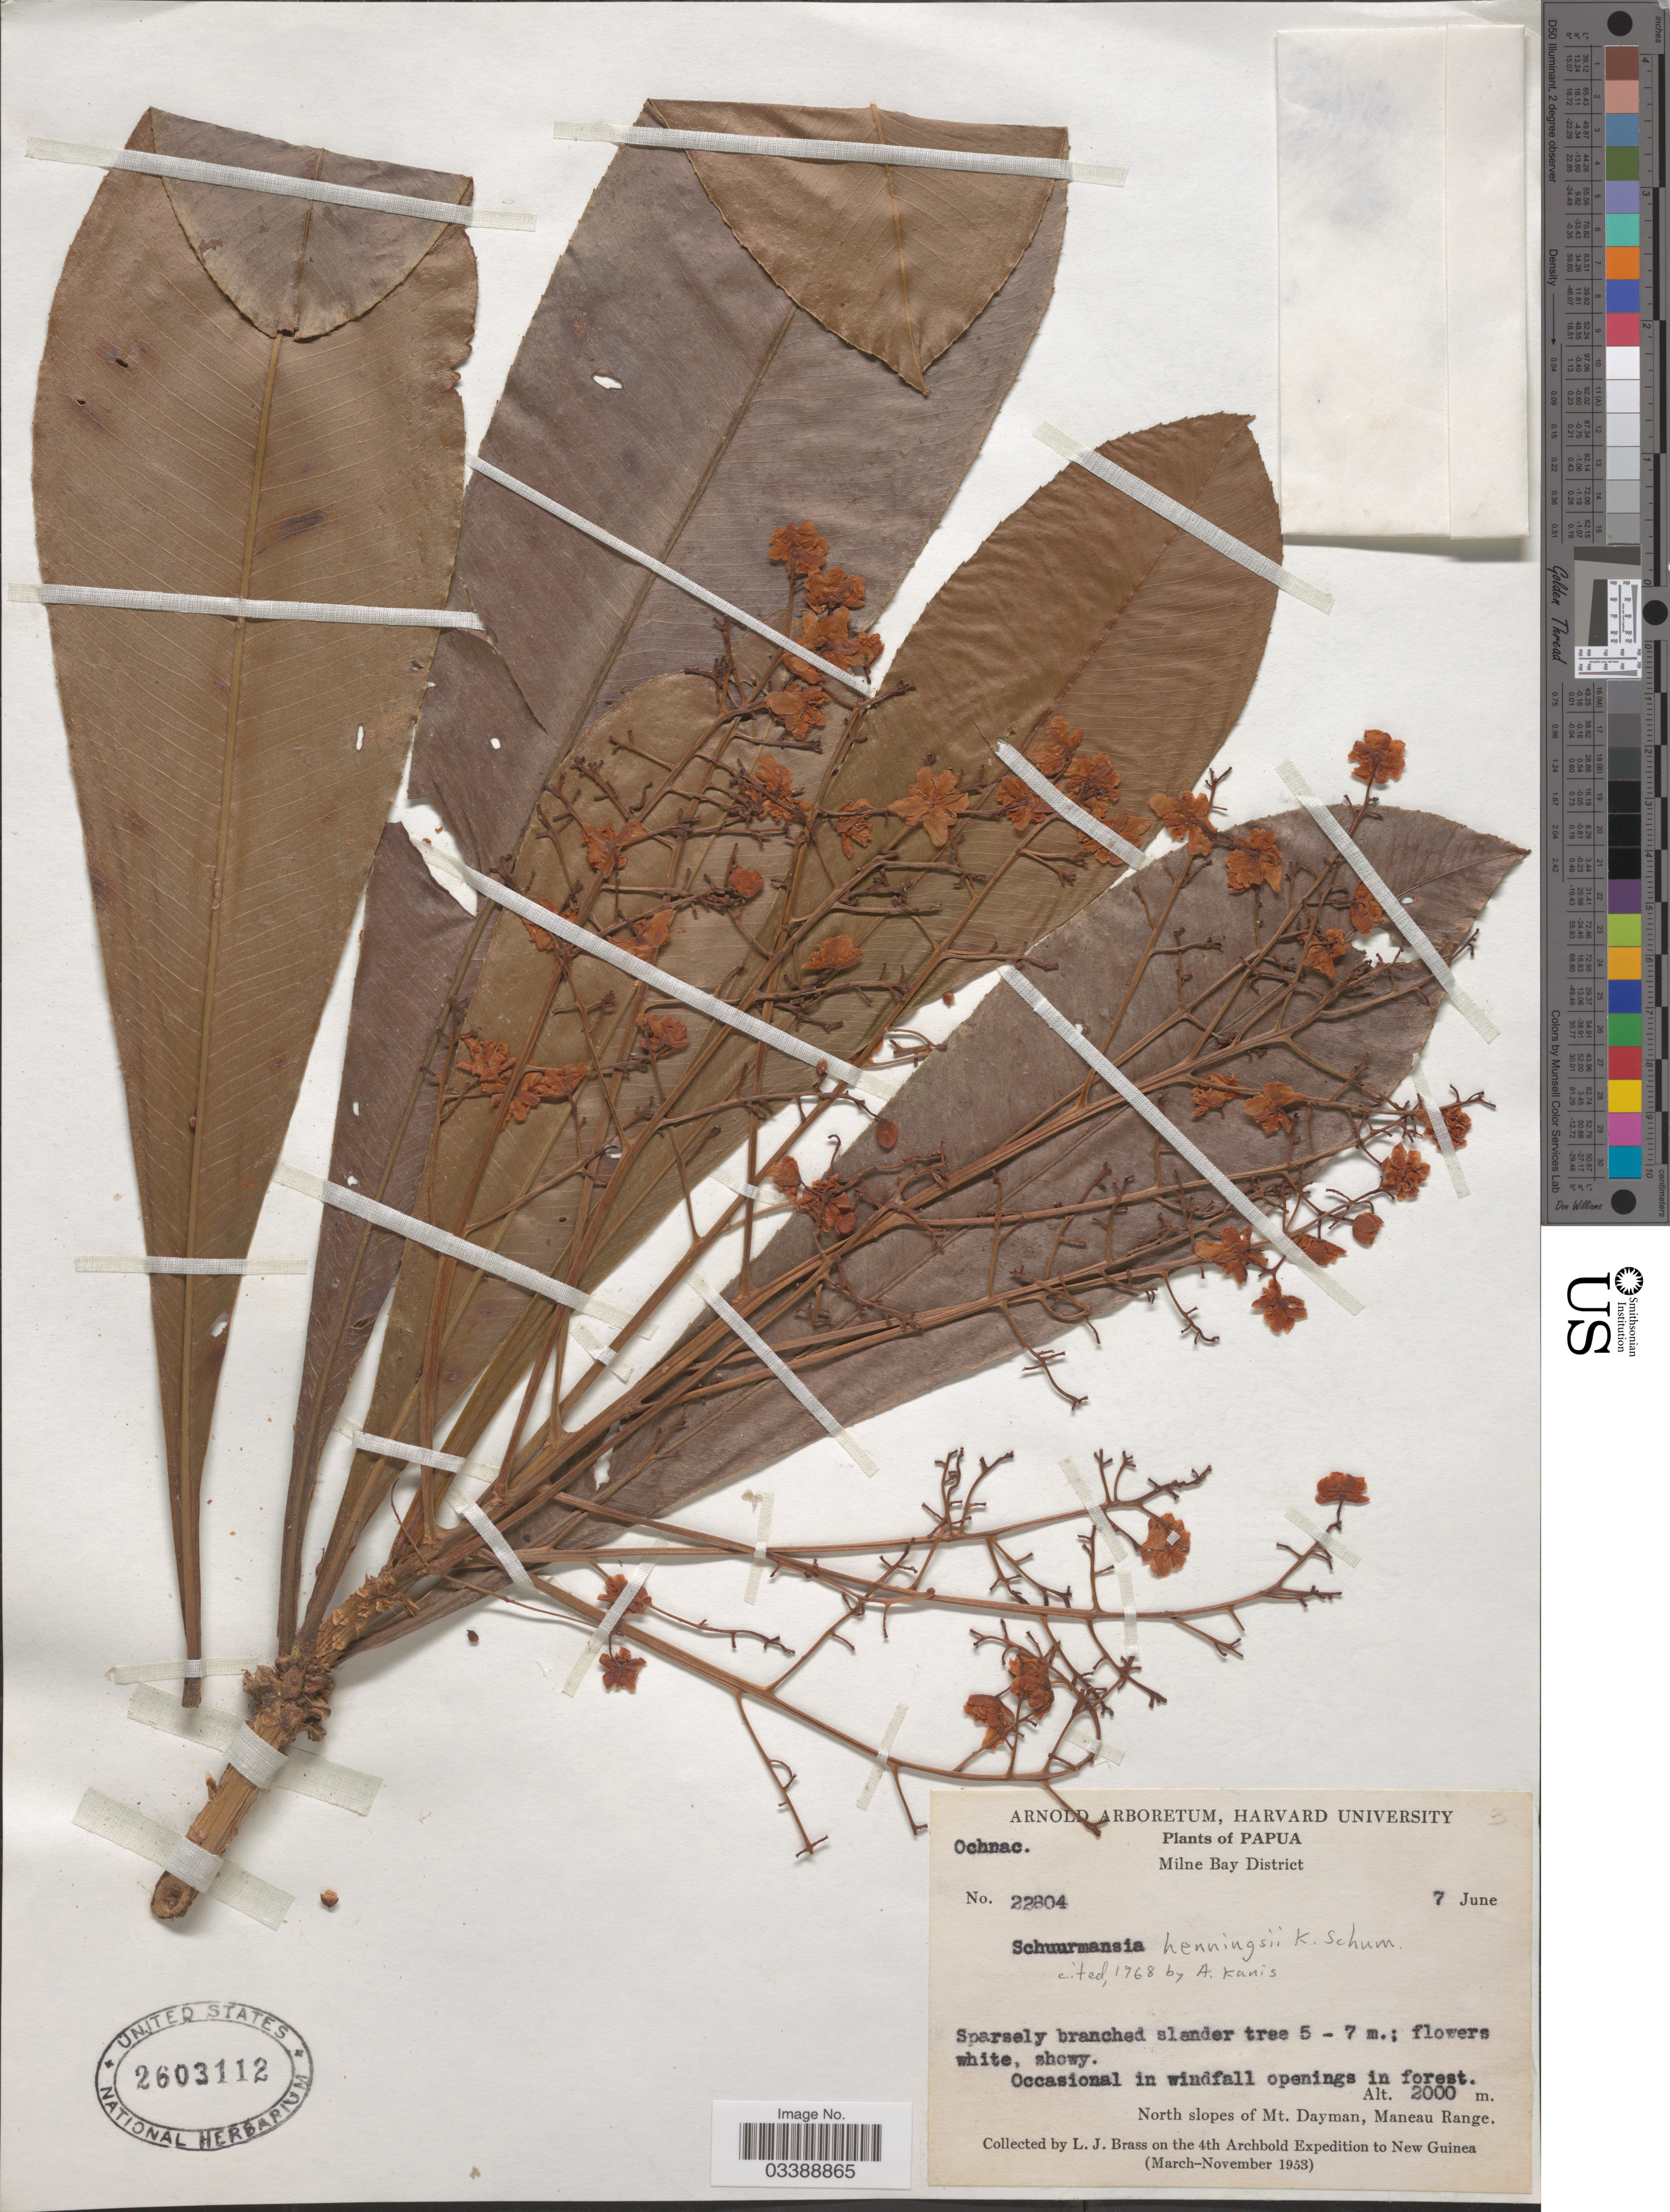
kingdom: Plantae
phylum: Tracheophyta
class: Magnoliopsida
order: Malpighiales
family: Ochnaceae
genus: Schuurmansia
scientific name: Schuurmansia henningsii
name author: K. Schum.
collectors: L. J. Brass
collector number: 22804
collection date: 1953-06-07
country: Papua New Guinea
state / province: Milne Bay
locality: Papua. Milne Bay District. North slopes of Mt. Dayman, Maneau Range. New Guinea.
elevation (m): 2000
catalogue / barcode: US 2603112